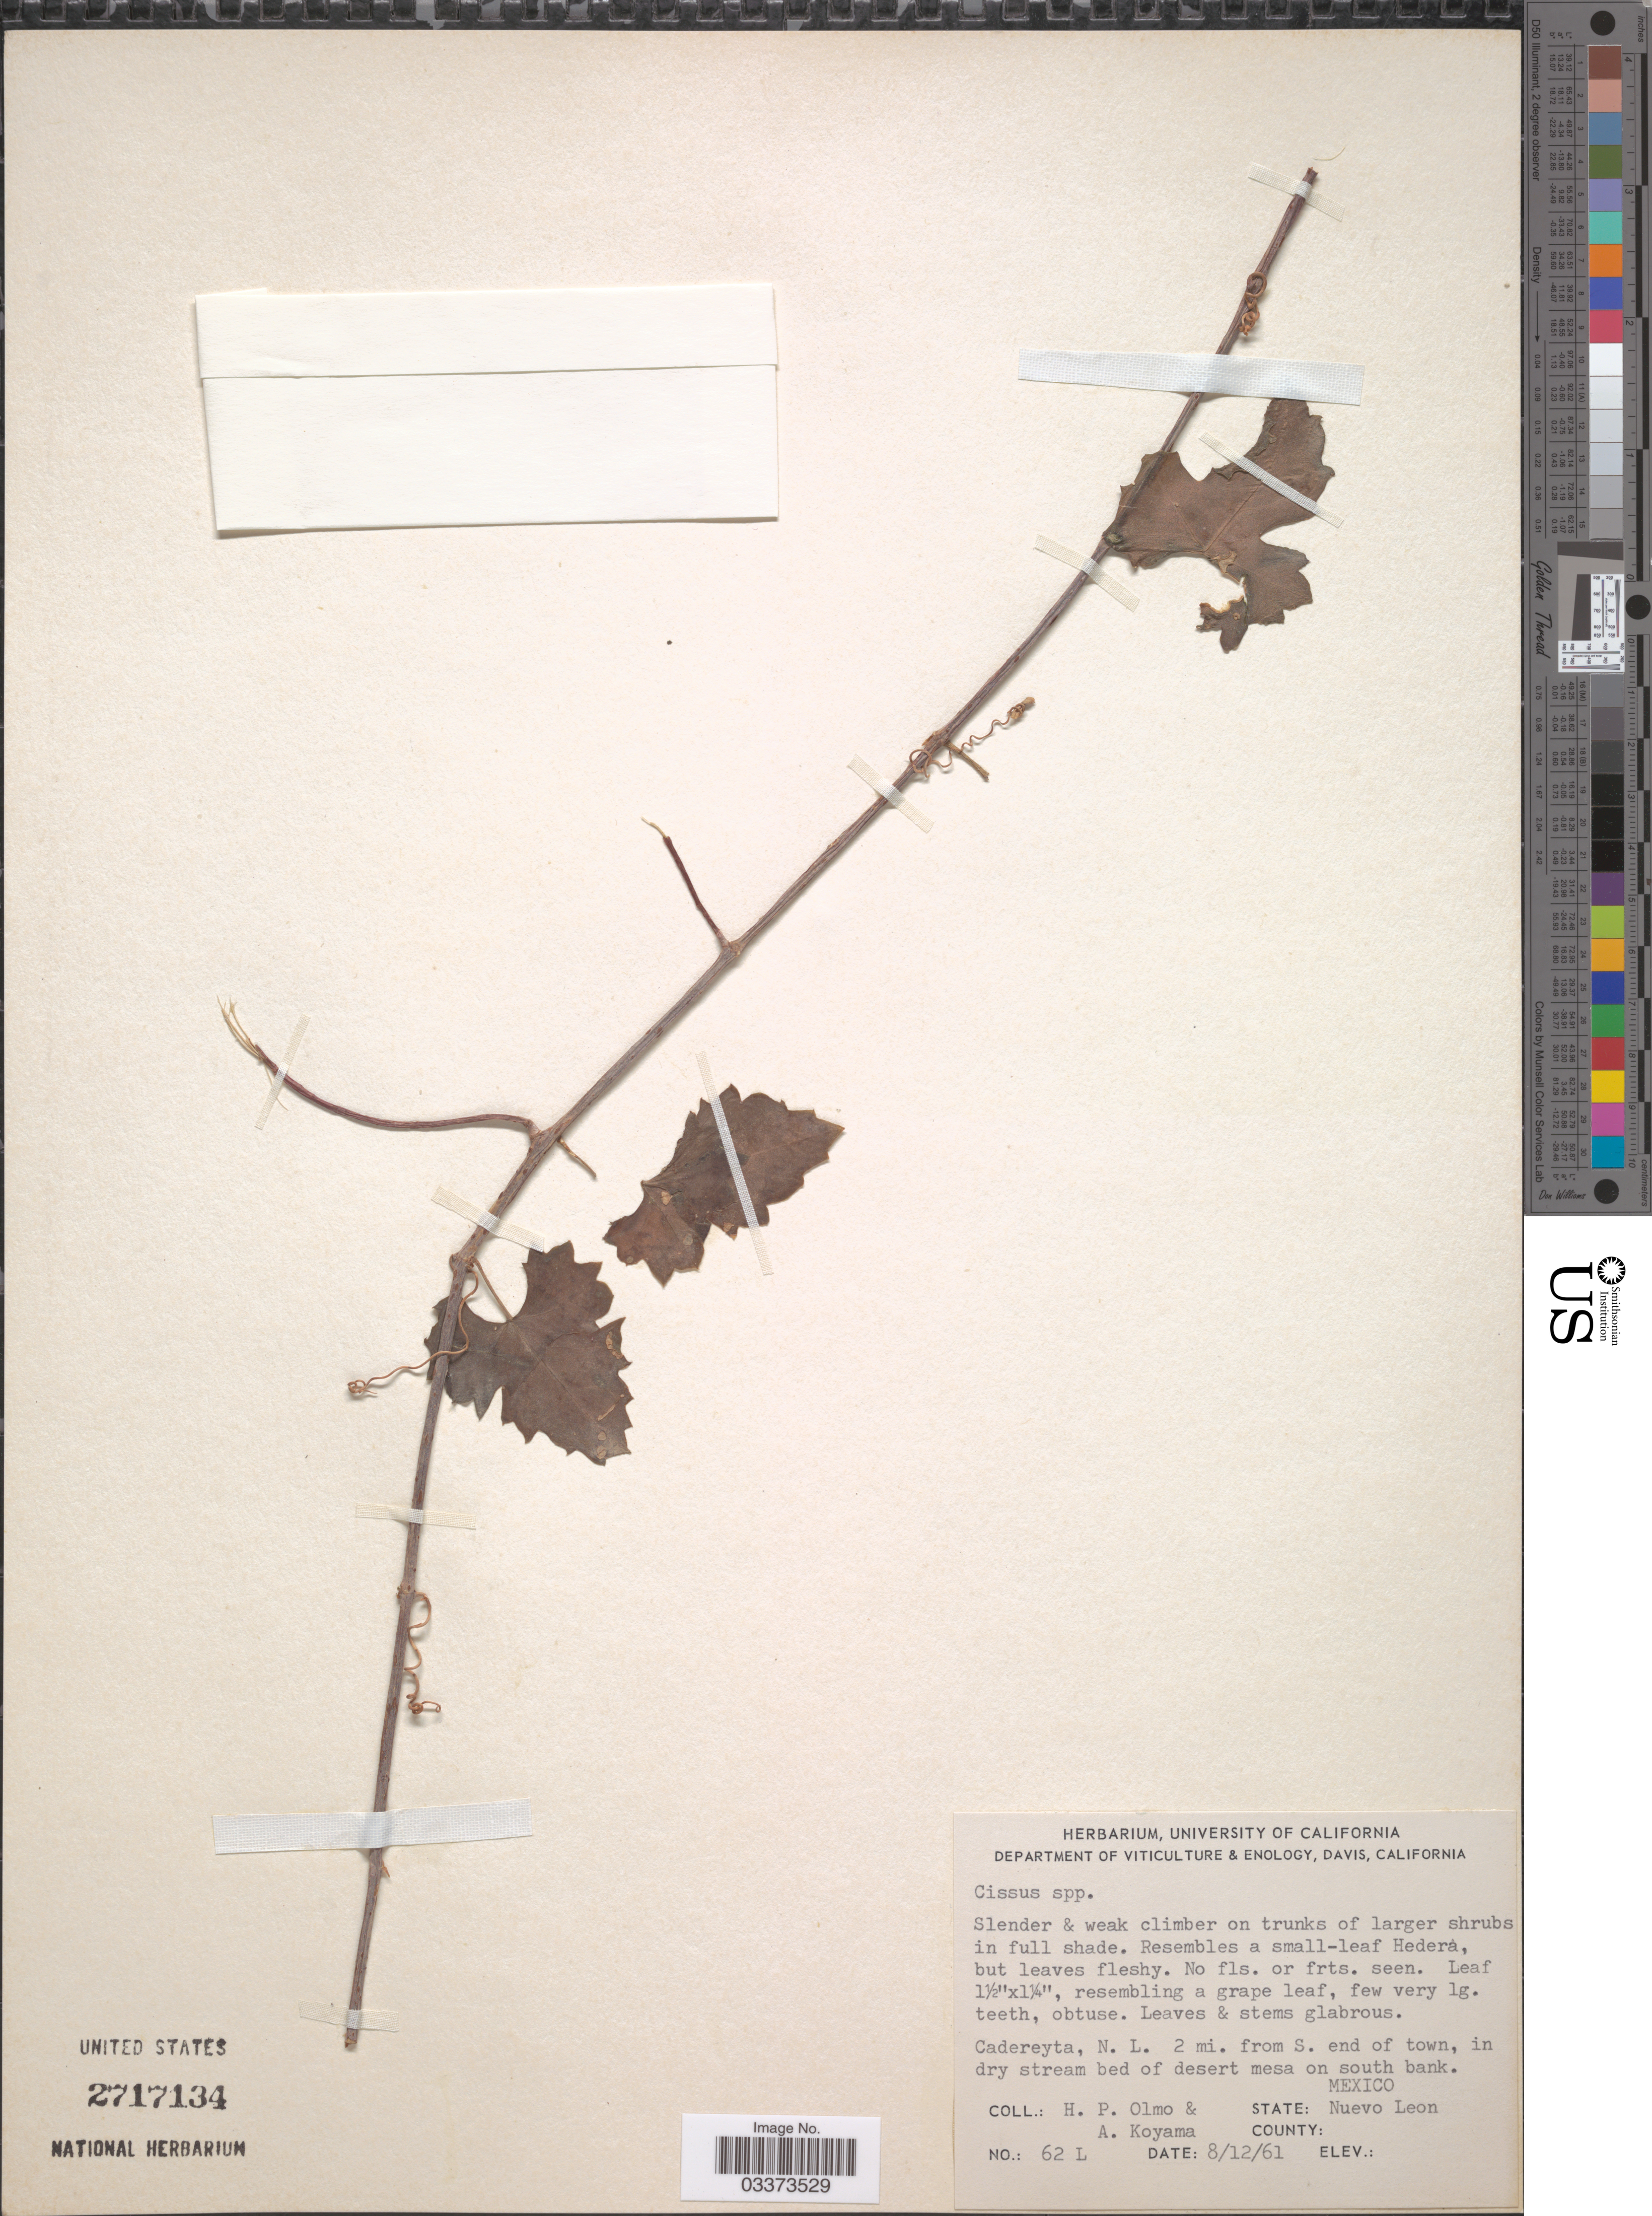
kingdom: Plantae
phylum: Tracheophyta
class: Magnoliopsida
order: Vitales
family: Vitaceae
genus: Cissus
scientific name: Cissus sp.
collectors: H. Olmo & A. Koyama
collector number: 62 L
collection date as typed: Transcribed d/m/y: 8/12/61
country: Mexico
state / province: Nuevo León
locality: Cadereyta, N. L. 2 mi. from S. end of town.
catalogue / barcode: US 2717134